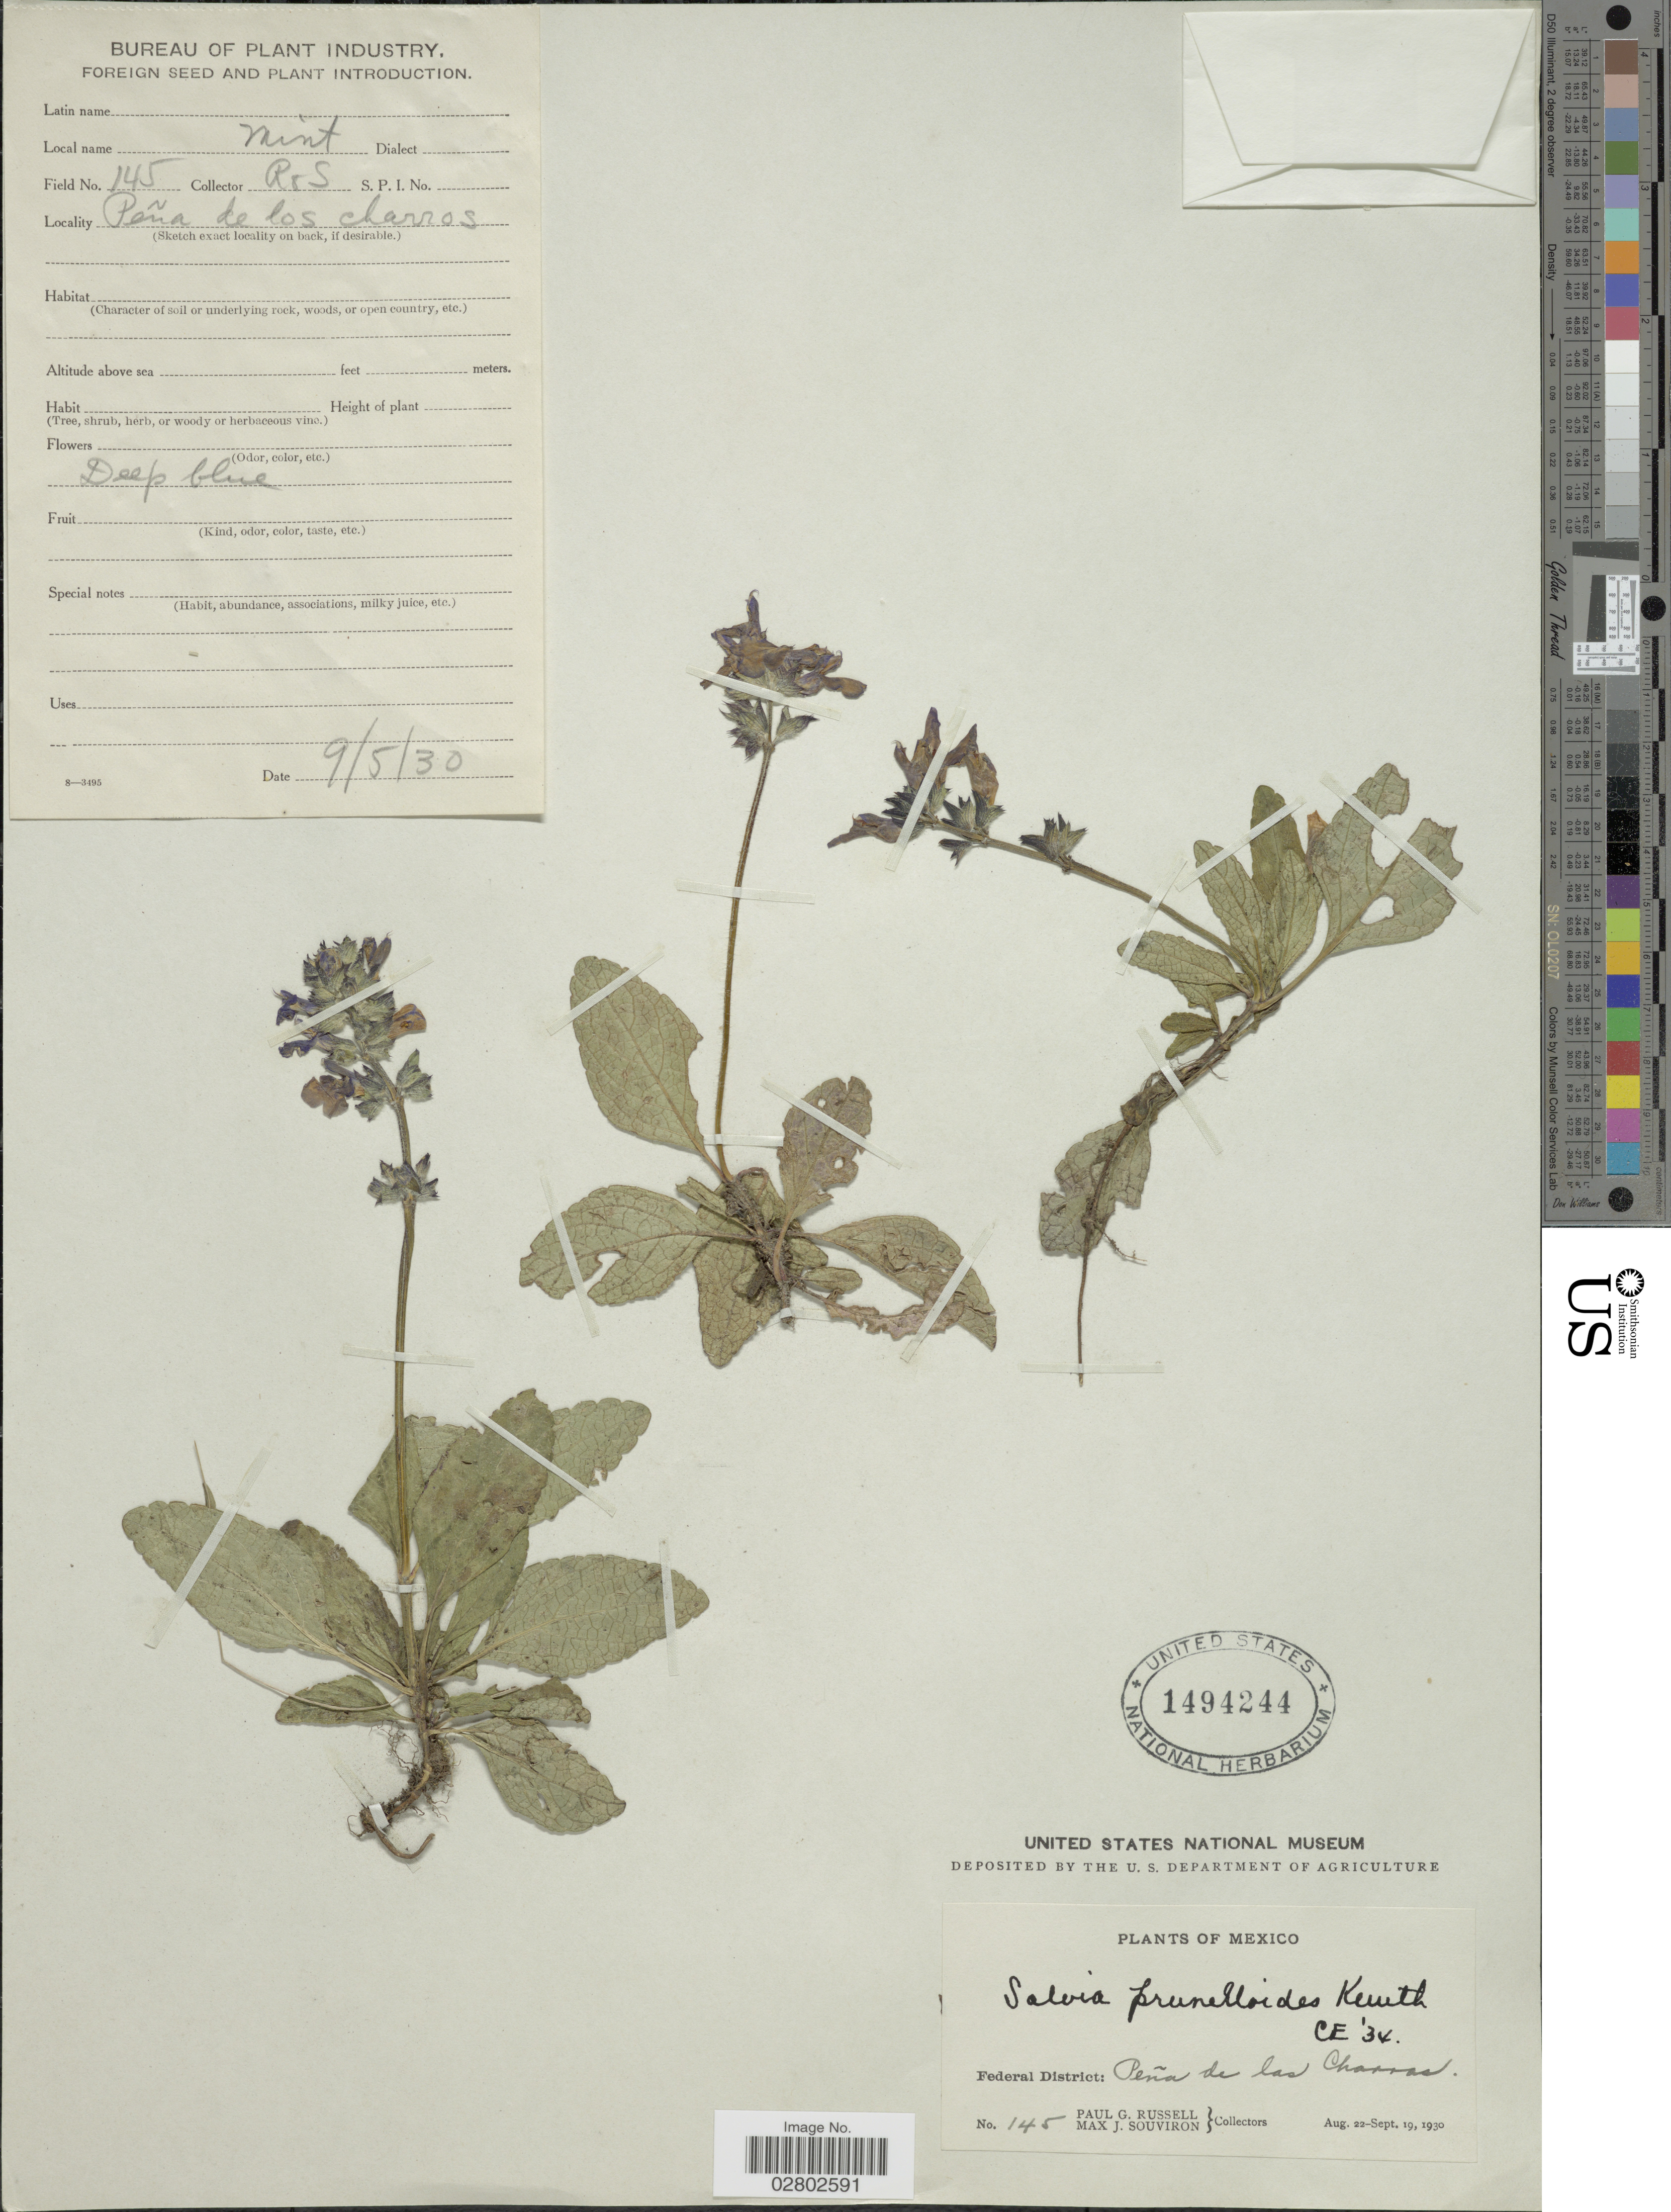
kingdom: Plantae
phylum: Tracheophyta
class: Magnoliopsida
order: Lamiales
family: Lamiaceae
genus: Salvia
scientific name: Salvia prunelloides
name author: Kunth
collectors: P. G. Russell & M. J. Souviron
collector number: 145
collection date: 1930-09-05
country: Mexico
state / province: Distrito Federal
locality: Federal District: Peña de los Charros.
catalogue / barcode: US 1494244